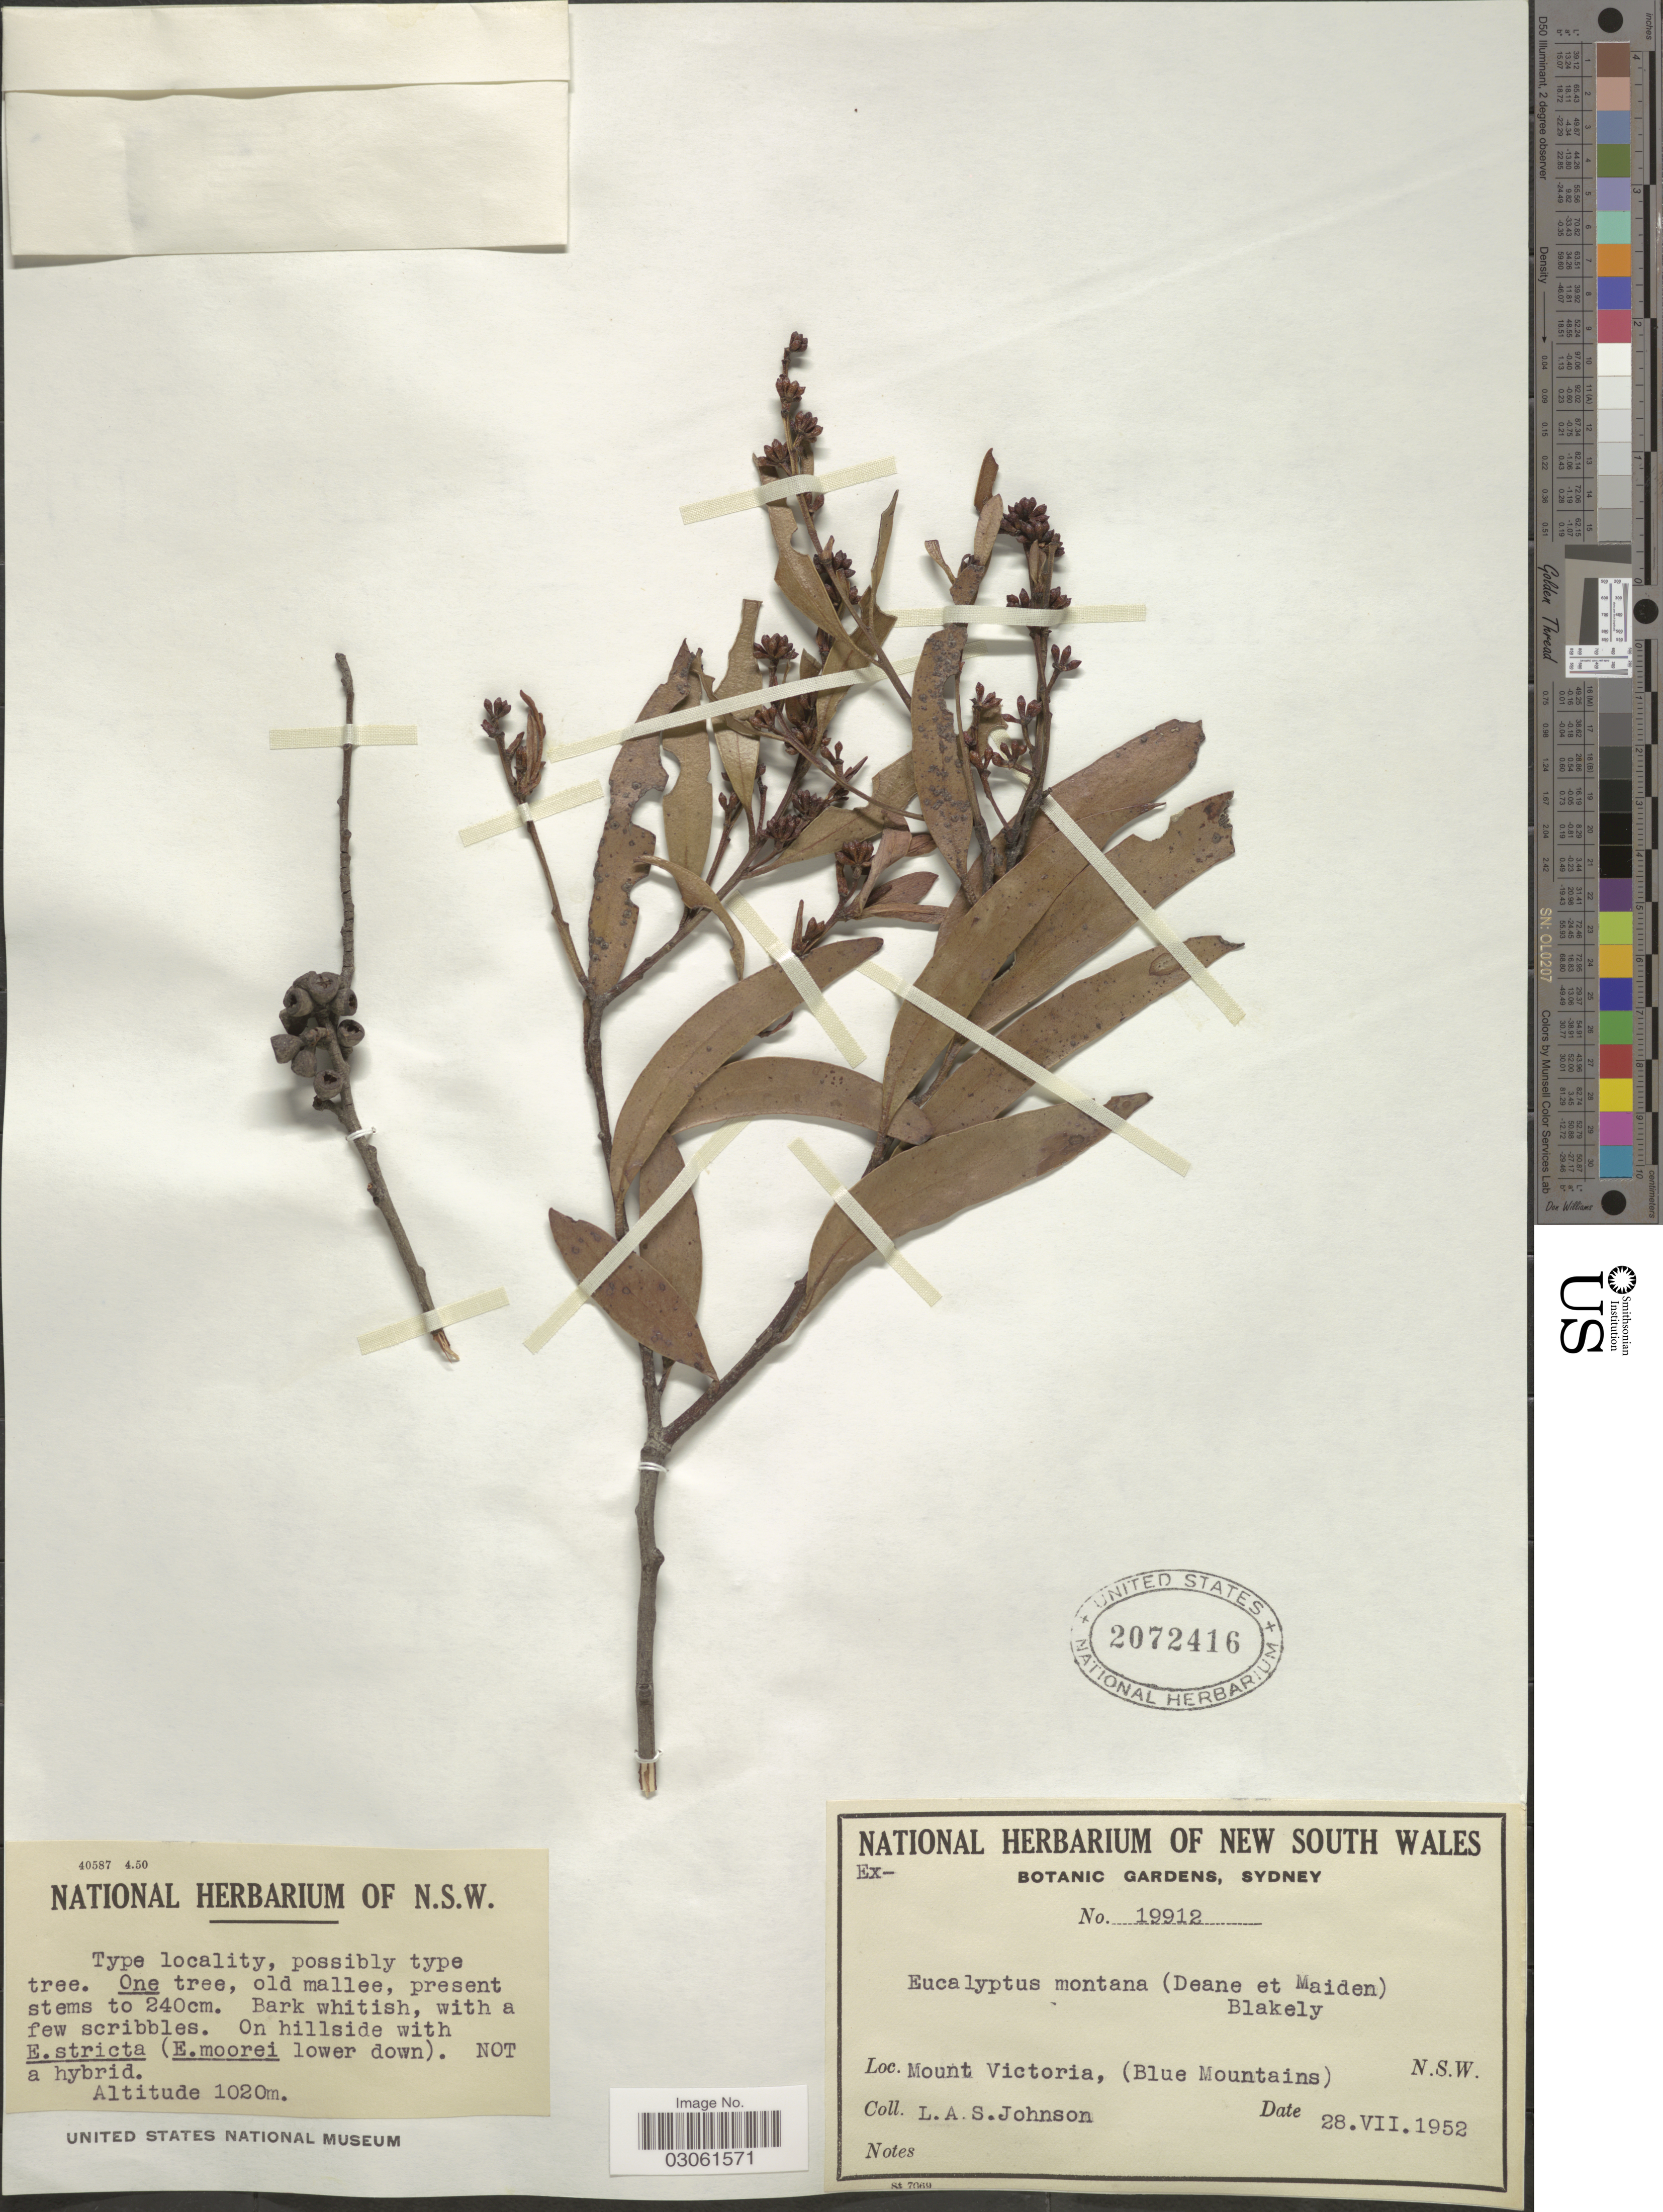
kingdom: Plantae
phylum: Tracheophyta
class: Magnoliopsida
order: Myrtales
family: Myrtaceae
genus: Eucalyptus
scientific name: Eucalyptus x montana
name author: (H. Deane & Maiden) Blakely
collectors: L. A. S. Johnson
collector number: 19912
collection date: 1952-07-28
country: Australia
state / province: New South Wales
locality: Mount Victoria, (Blue Mountains). N. S. W.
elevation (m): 1020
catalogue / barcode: US 2072416